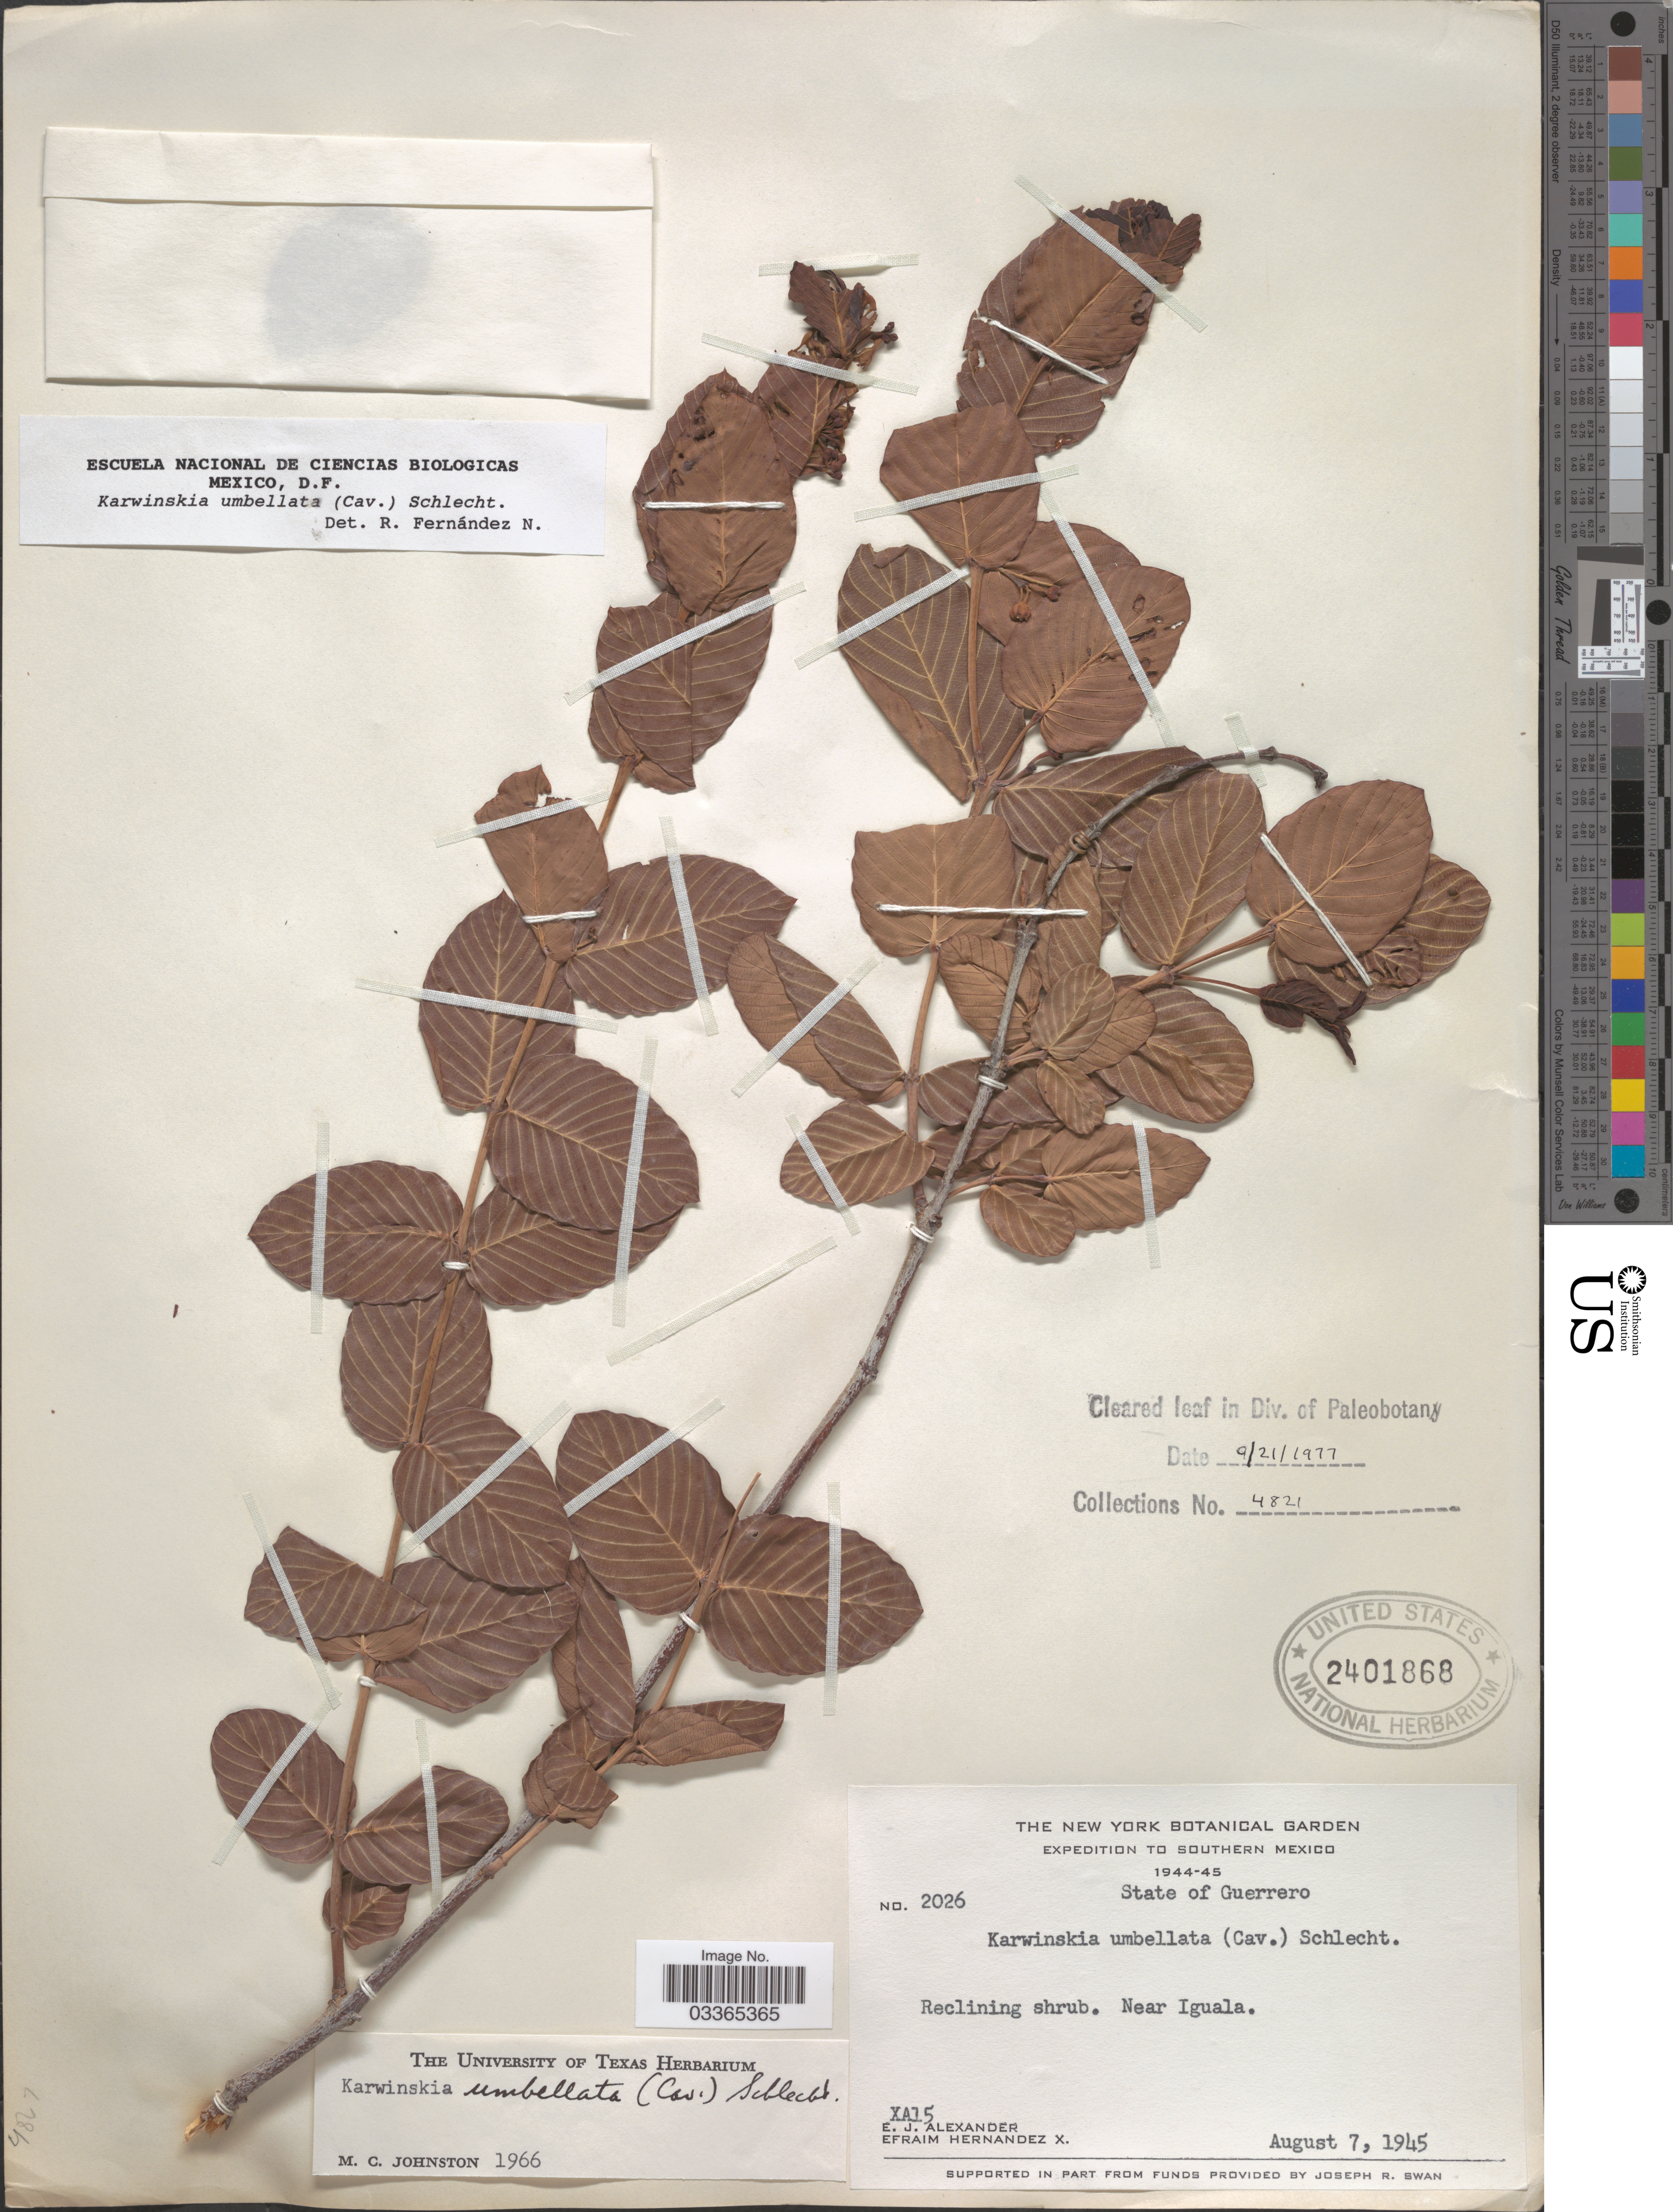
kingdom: Plantae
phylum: Tracheophyta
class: Magnoliopsida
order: Rosales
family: Rhamnaceae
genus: Karwinskia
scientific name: Karwinskia umbellata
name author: (Cav.) Schltdl.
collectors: E. J. Alexander & E. Hernandez X.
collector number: XA15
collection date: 1945-08-07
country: Mexico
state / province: Guerrero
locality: Southern Mexico. Near Iguala.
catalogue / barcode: US 2401868